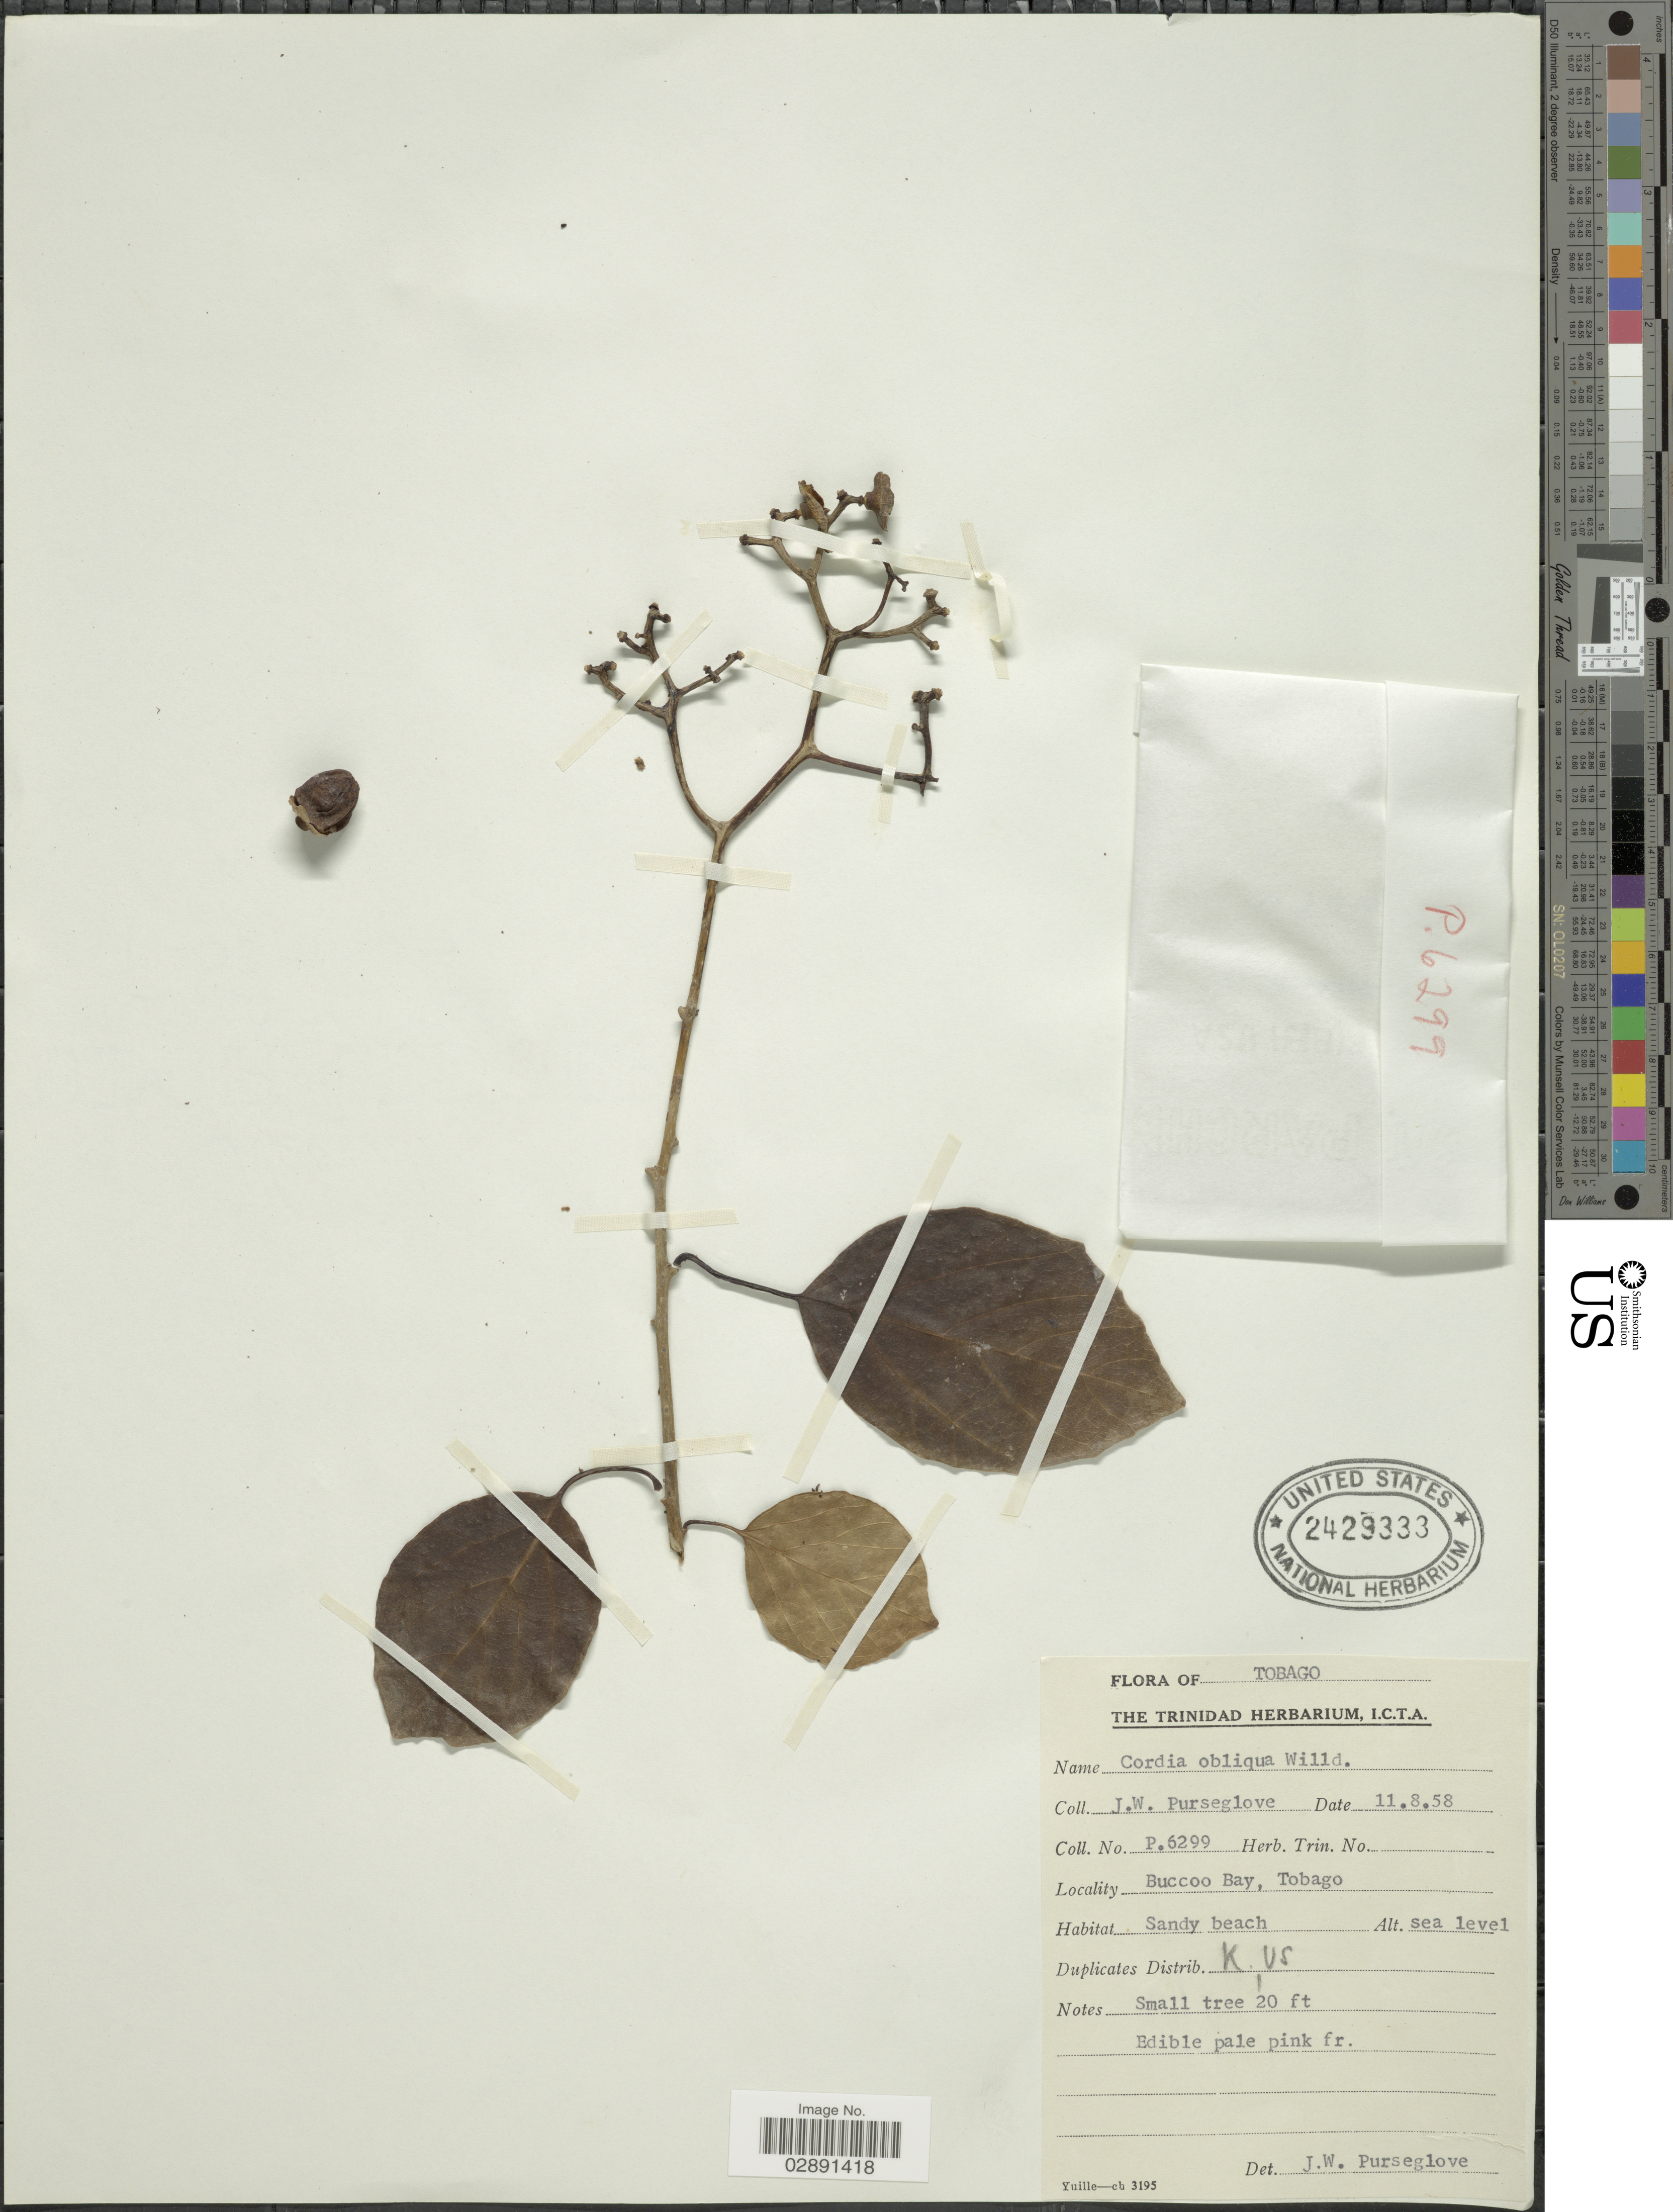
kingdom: Plantae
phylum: Tracheophyta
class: Magnoliopsida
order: Boraginales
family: Cordiaceae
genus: Cordia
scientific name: Cordia obliqua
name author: Willd.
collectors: J. Purseglove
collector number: P6299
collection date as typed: Transcribed d/m/y: 11/8/58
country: Trinidad and Tobago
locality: Tobago. Buccoo Bay, Tobago.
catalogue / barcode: US 2429333